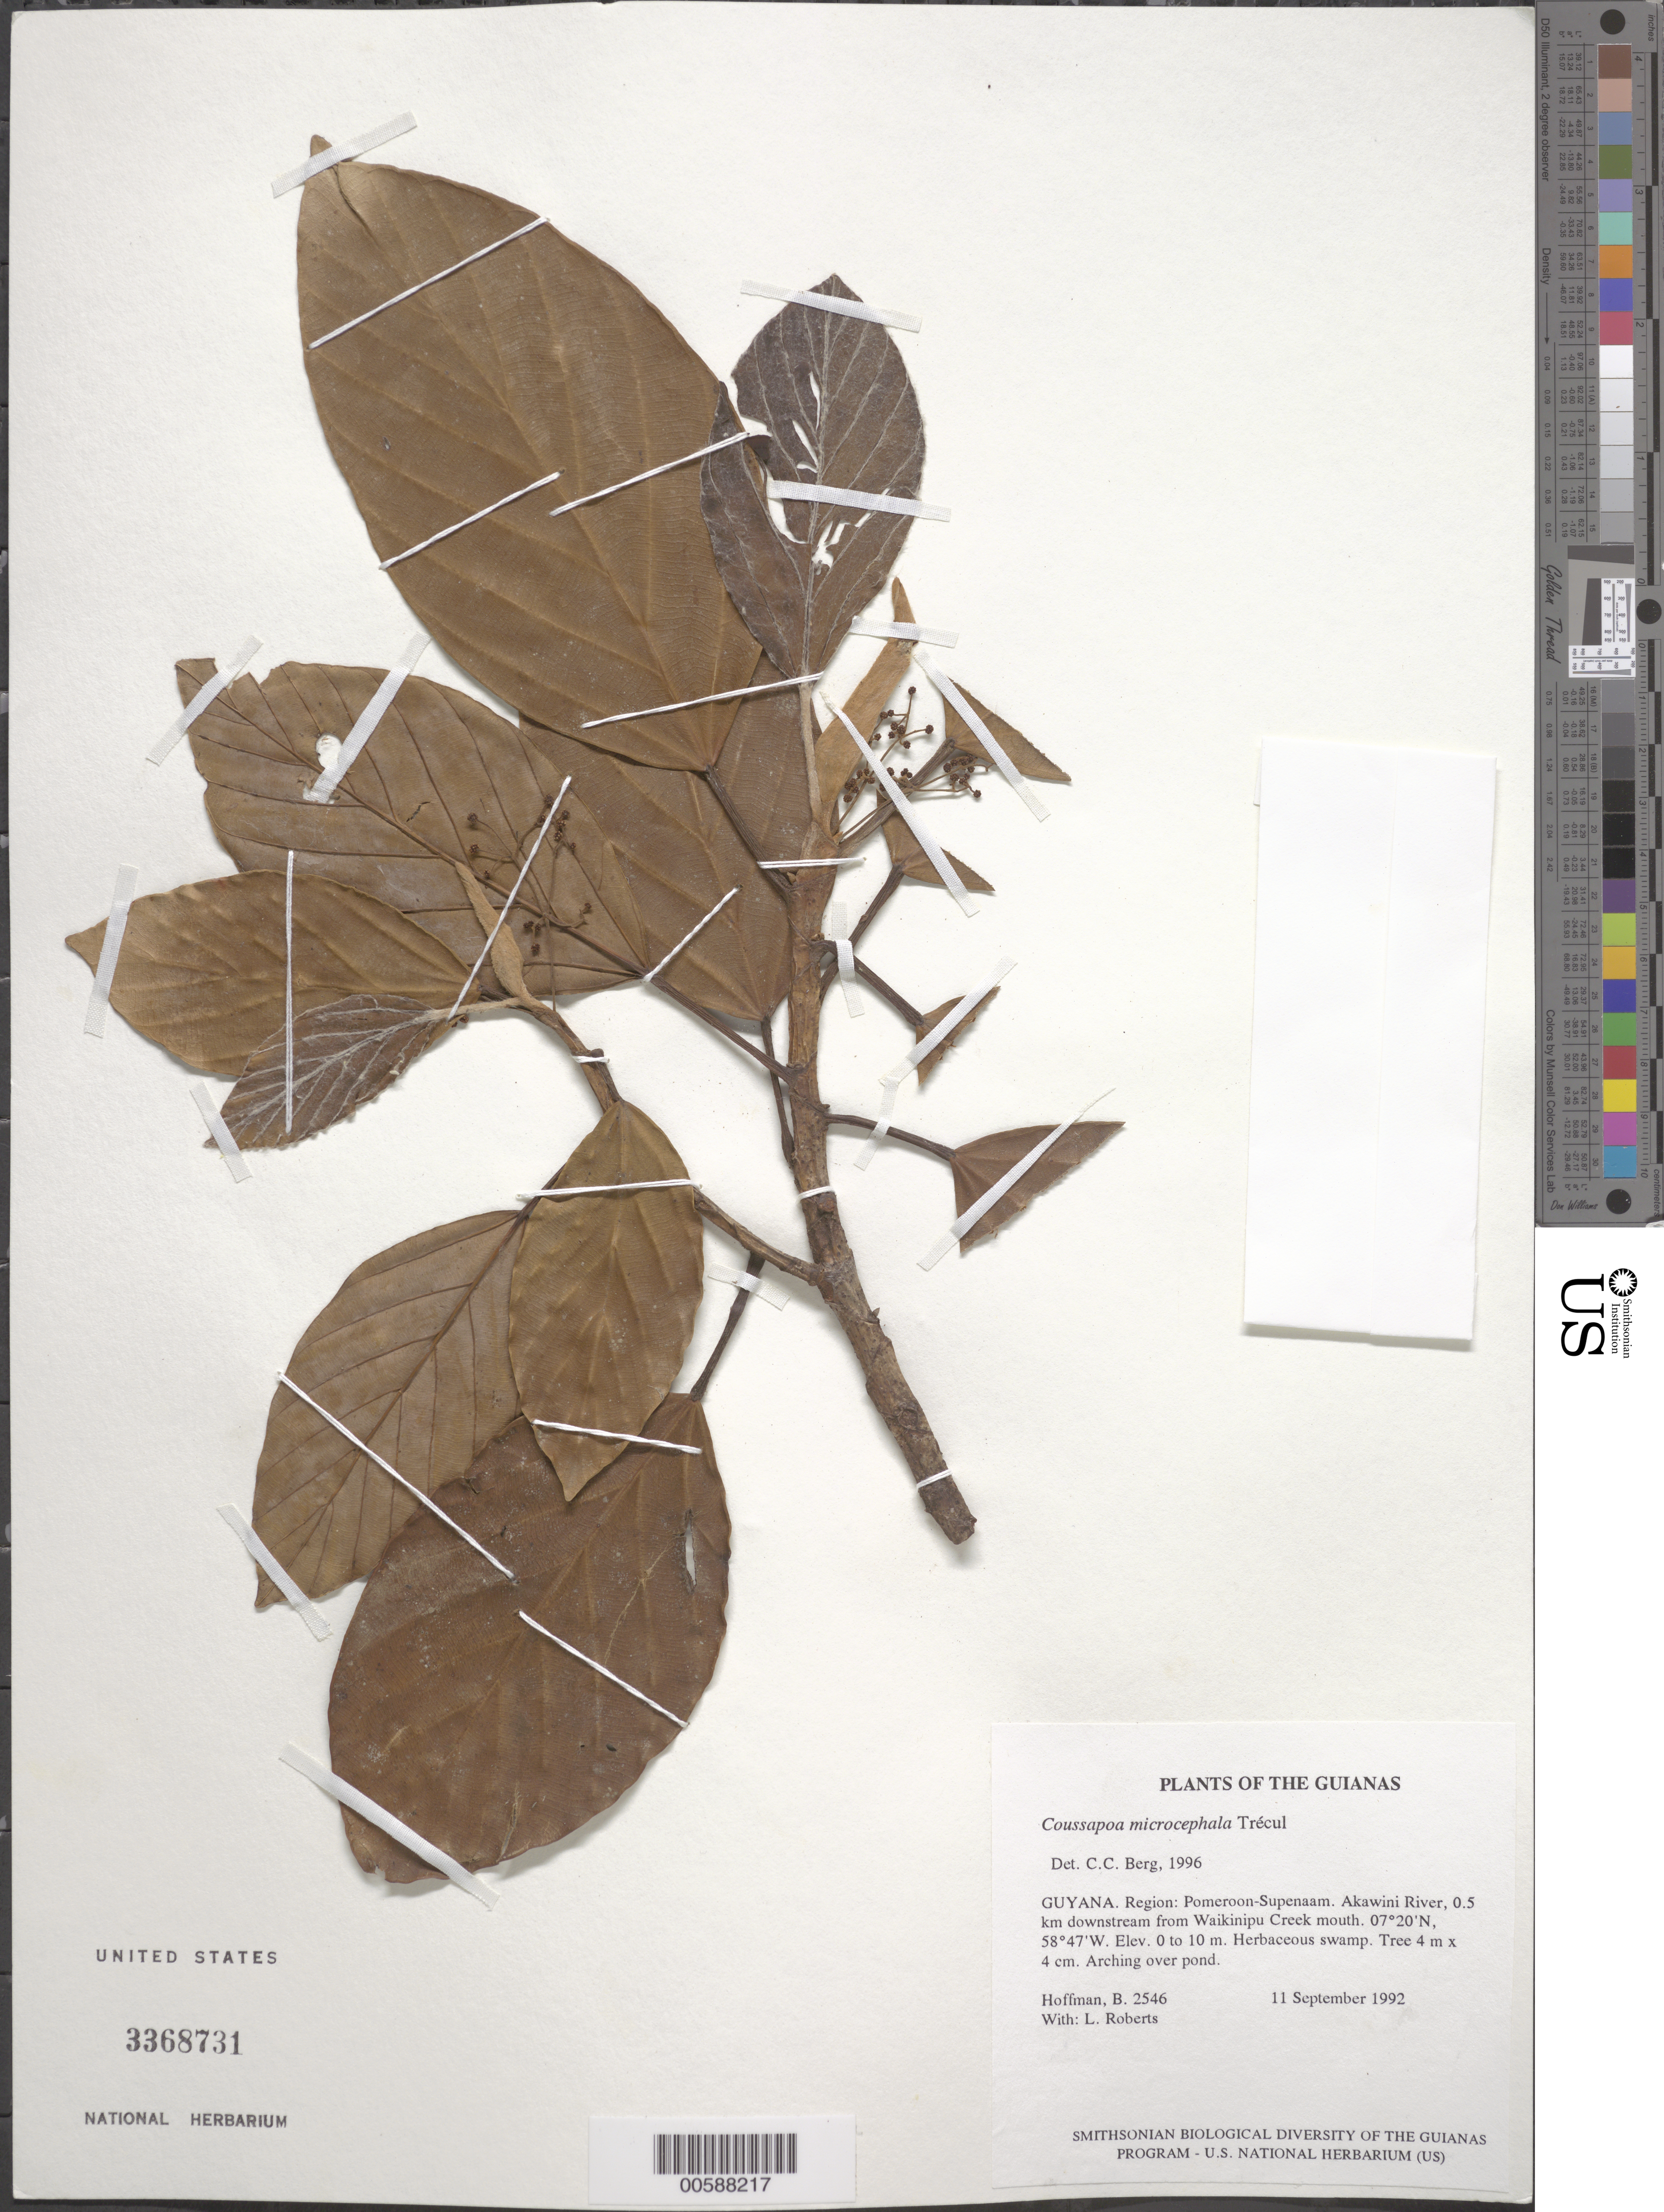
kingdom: Plantae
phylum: Tracheophyta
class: Magnoliopsida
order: Rosales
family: Urticaceae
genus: Coussapoa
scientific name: Coussapoa microcephala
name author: Trécul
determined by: Berg, C. C.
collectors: B. Hoffman & L. Roberts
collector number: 2546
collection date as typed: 11 September 1992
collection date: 1992-09-11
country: Guyana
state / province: Pomeroon-Supenaam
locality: Akawini River, 0.5 km downstream from Waikinipu Creek mouth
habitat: Herbaceous swamp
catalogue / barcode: US 3368731